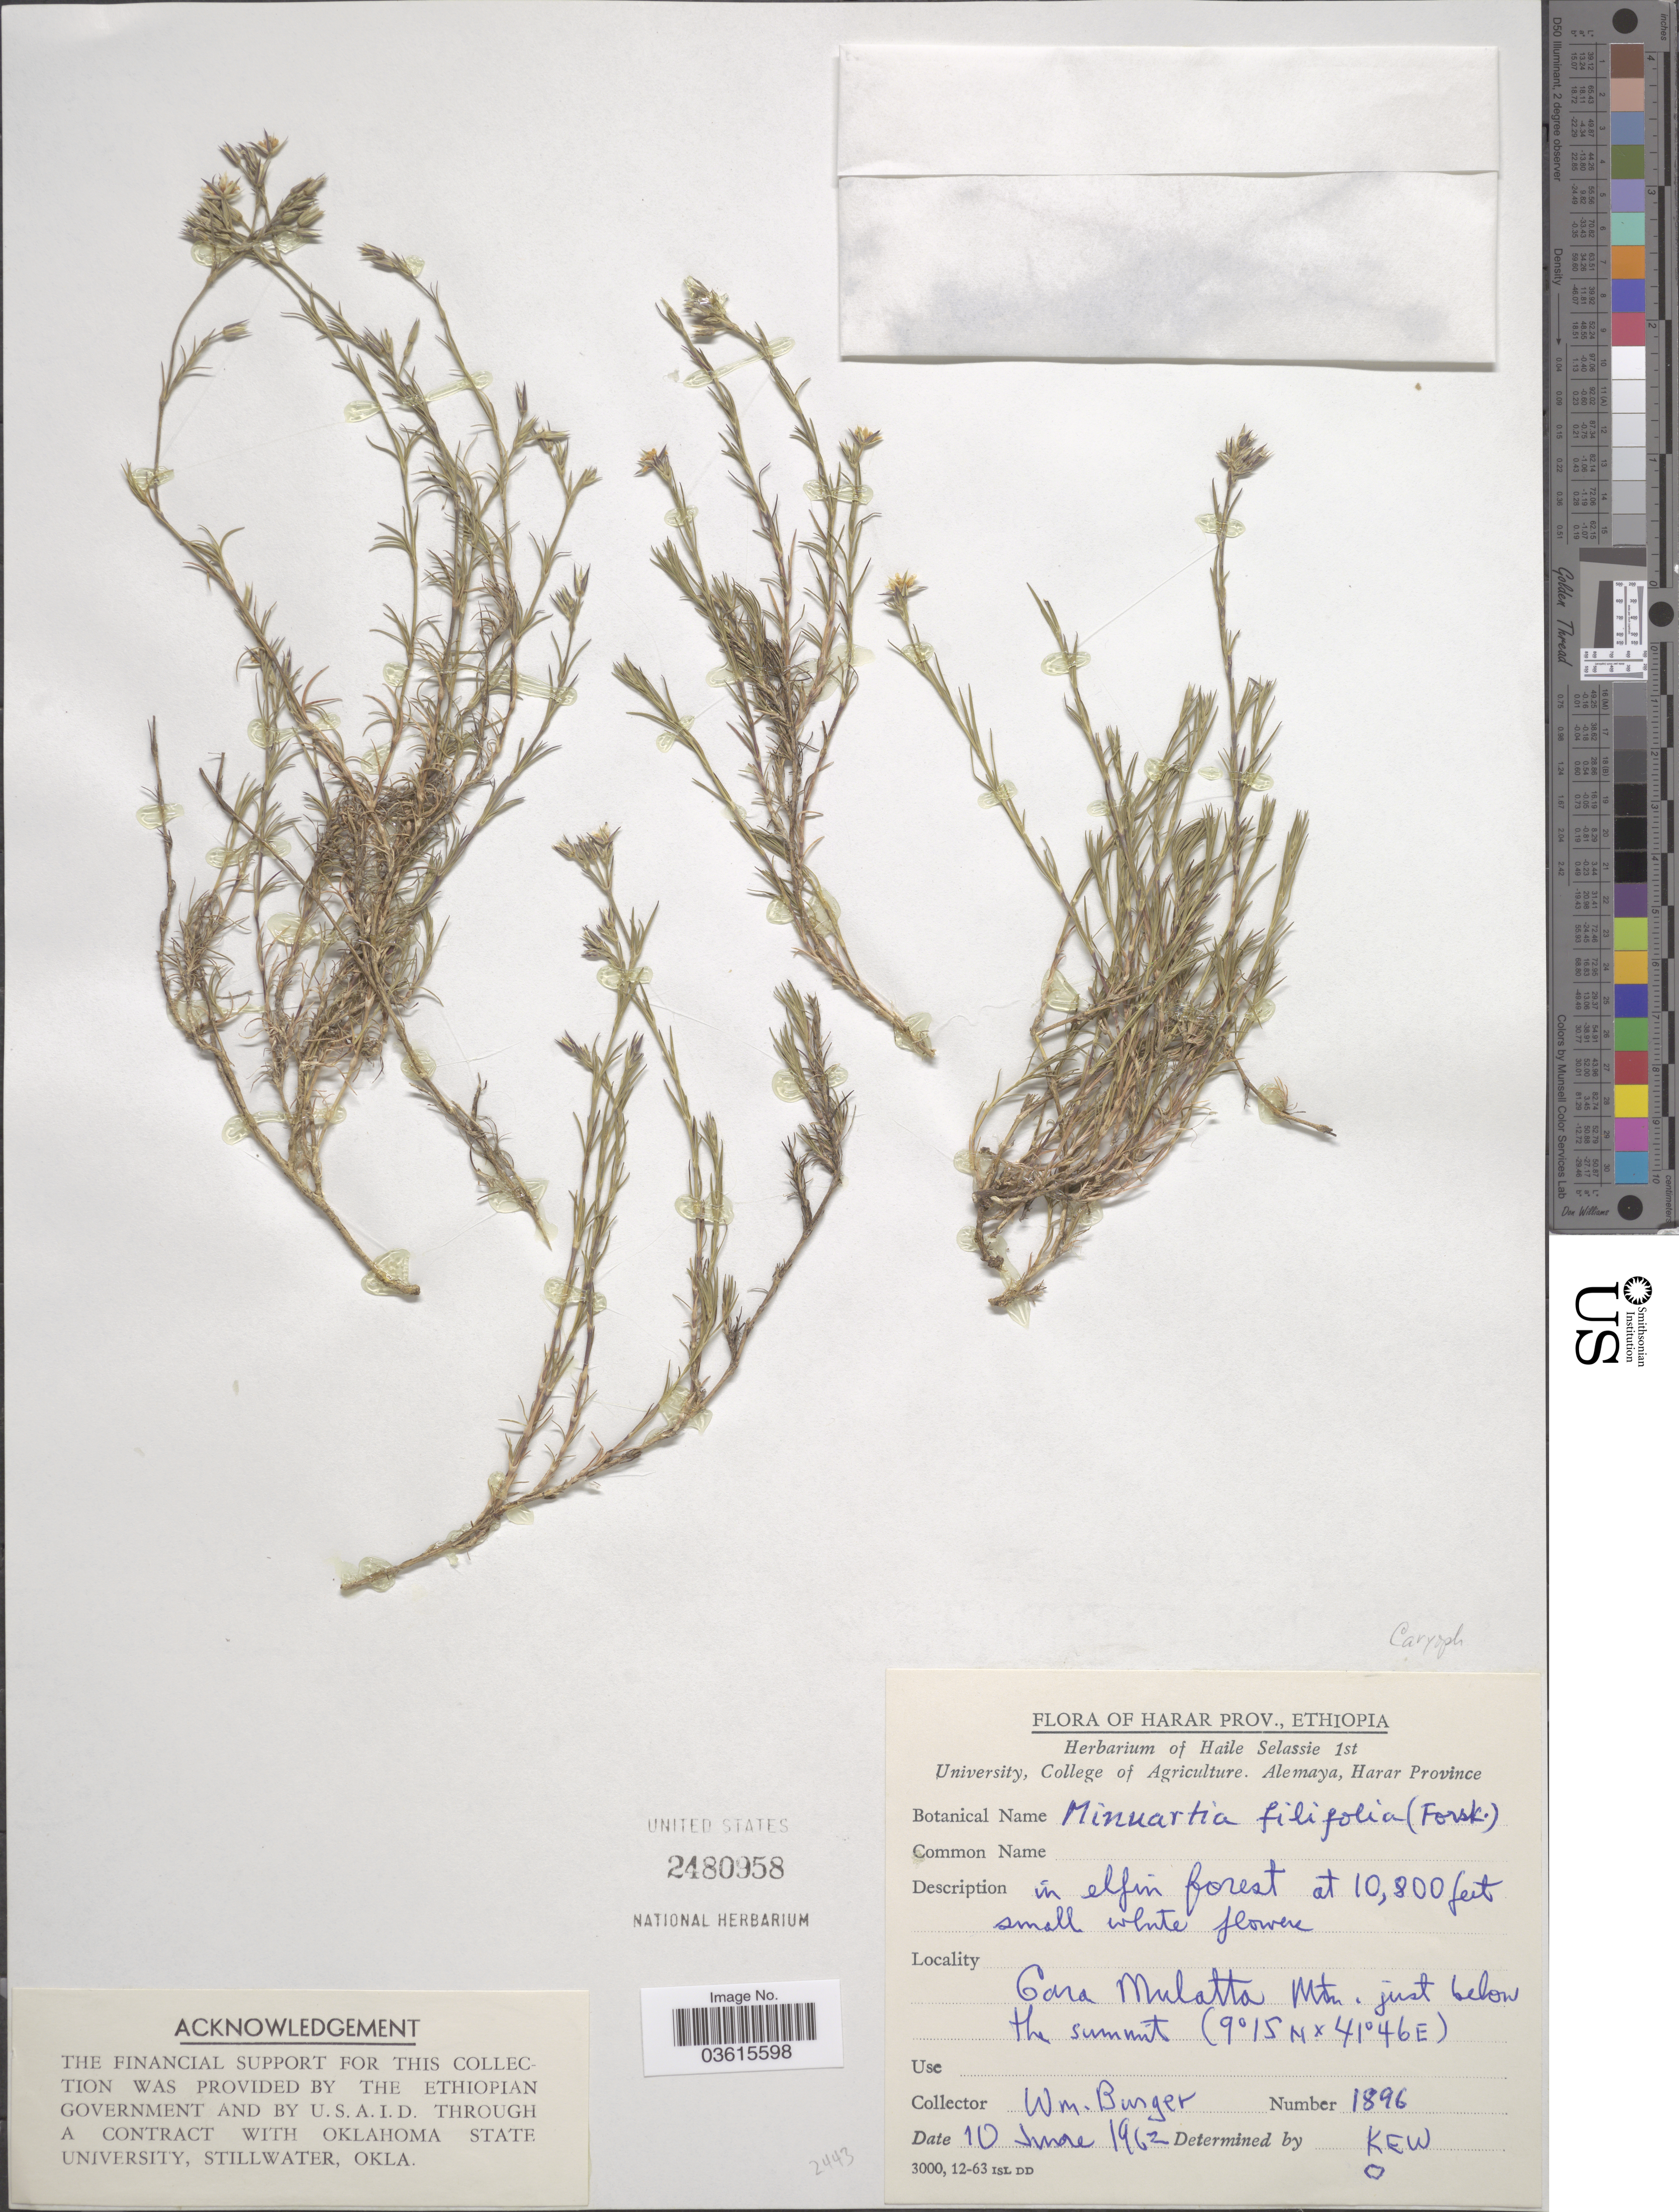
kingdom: Plantae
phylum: Tracheophyta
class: Magnoliopsida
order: Caryophyllales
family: Caryophyllaceae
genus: Arenaria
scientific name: Arenaria filifolia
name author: Forssk.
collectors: W. Burger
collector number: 1896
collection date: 1962-06-10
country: Ethiopia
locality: Harar Prov. Gara Mulatta Mtn, just below the summit.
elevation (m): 3292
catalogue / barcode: US 2480958